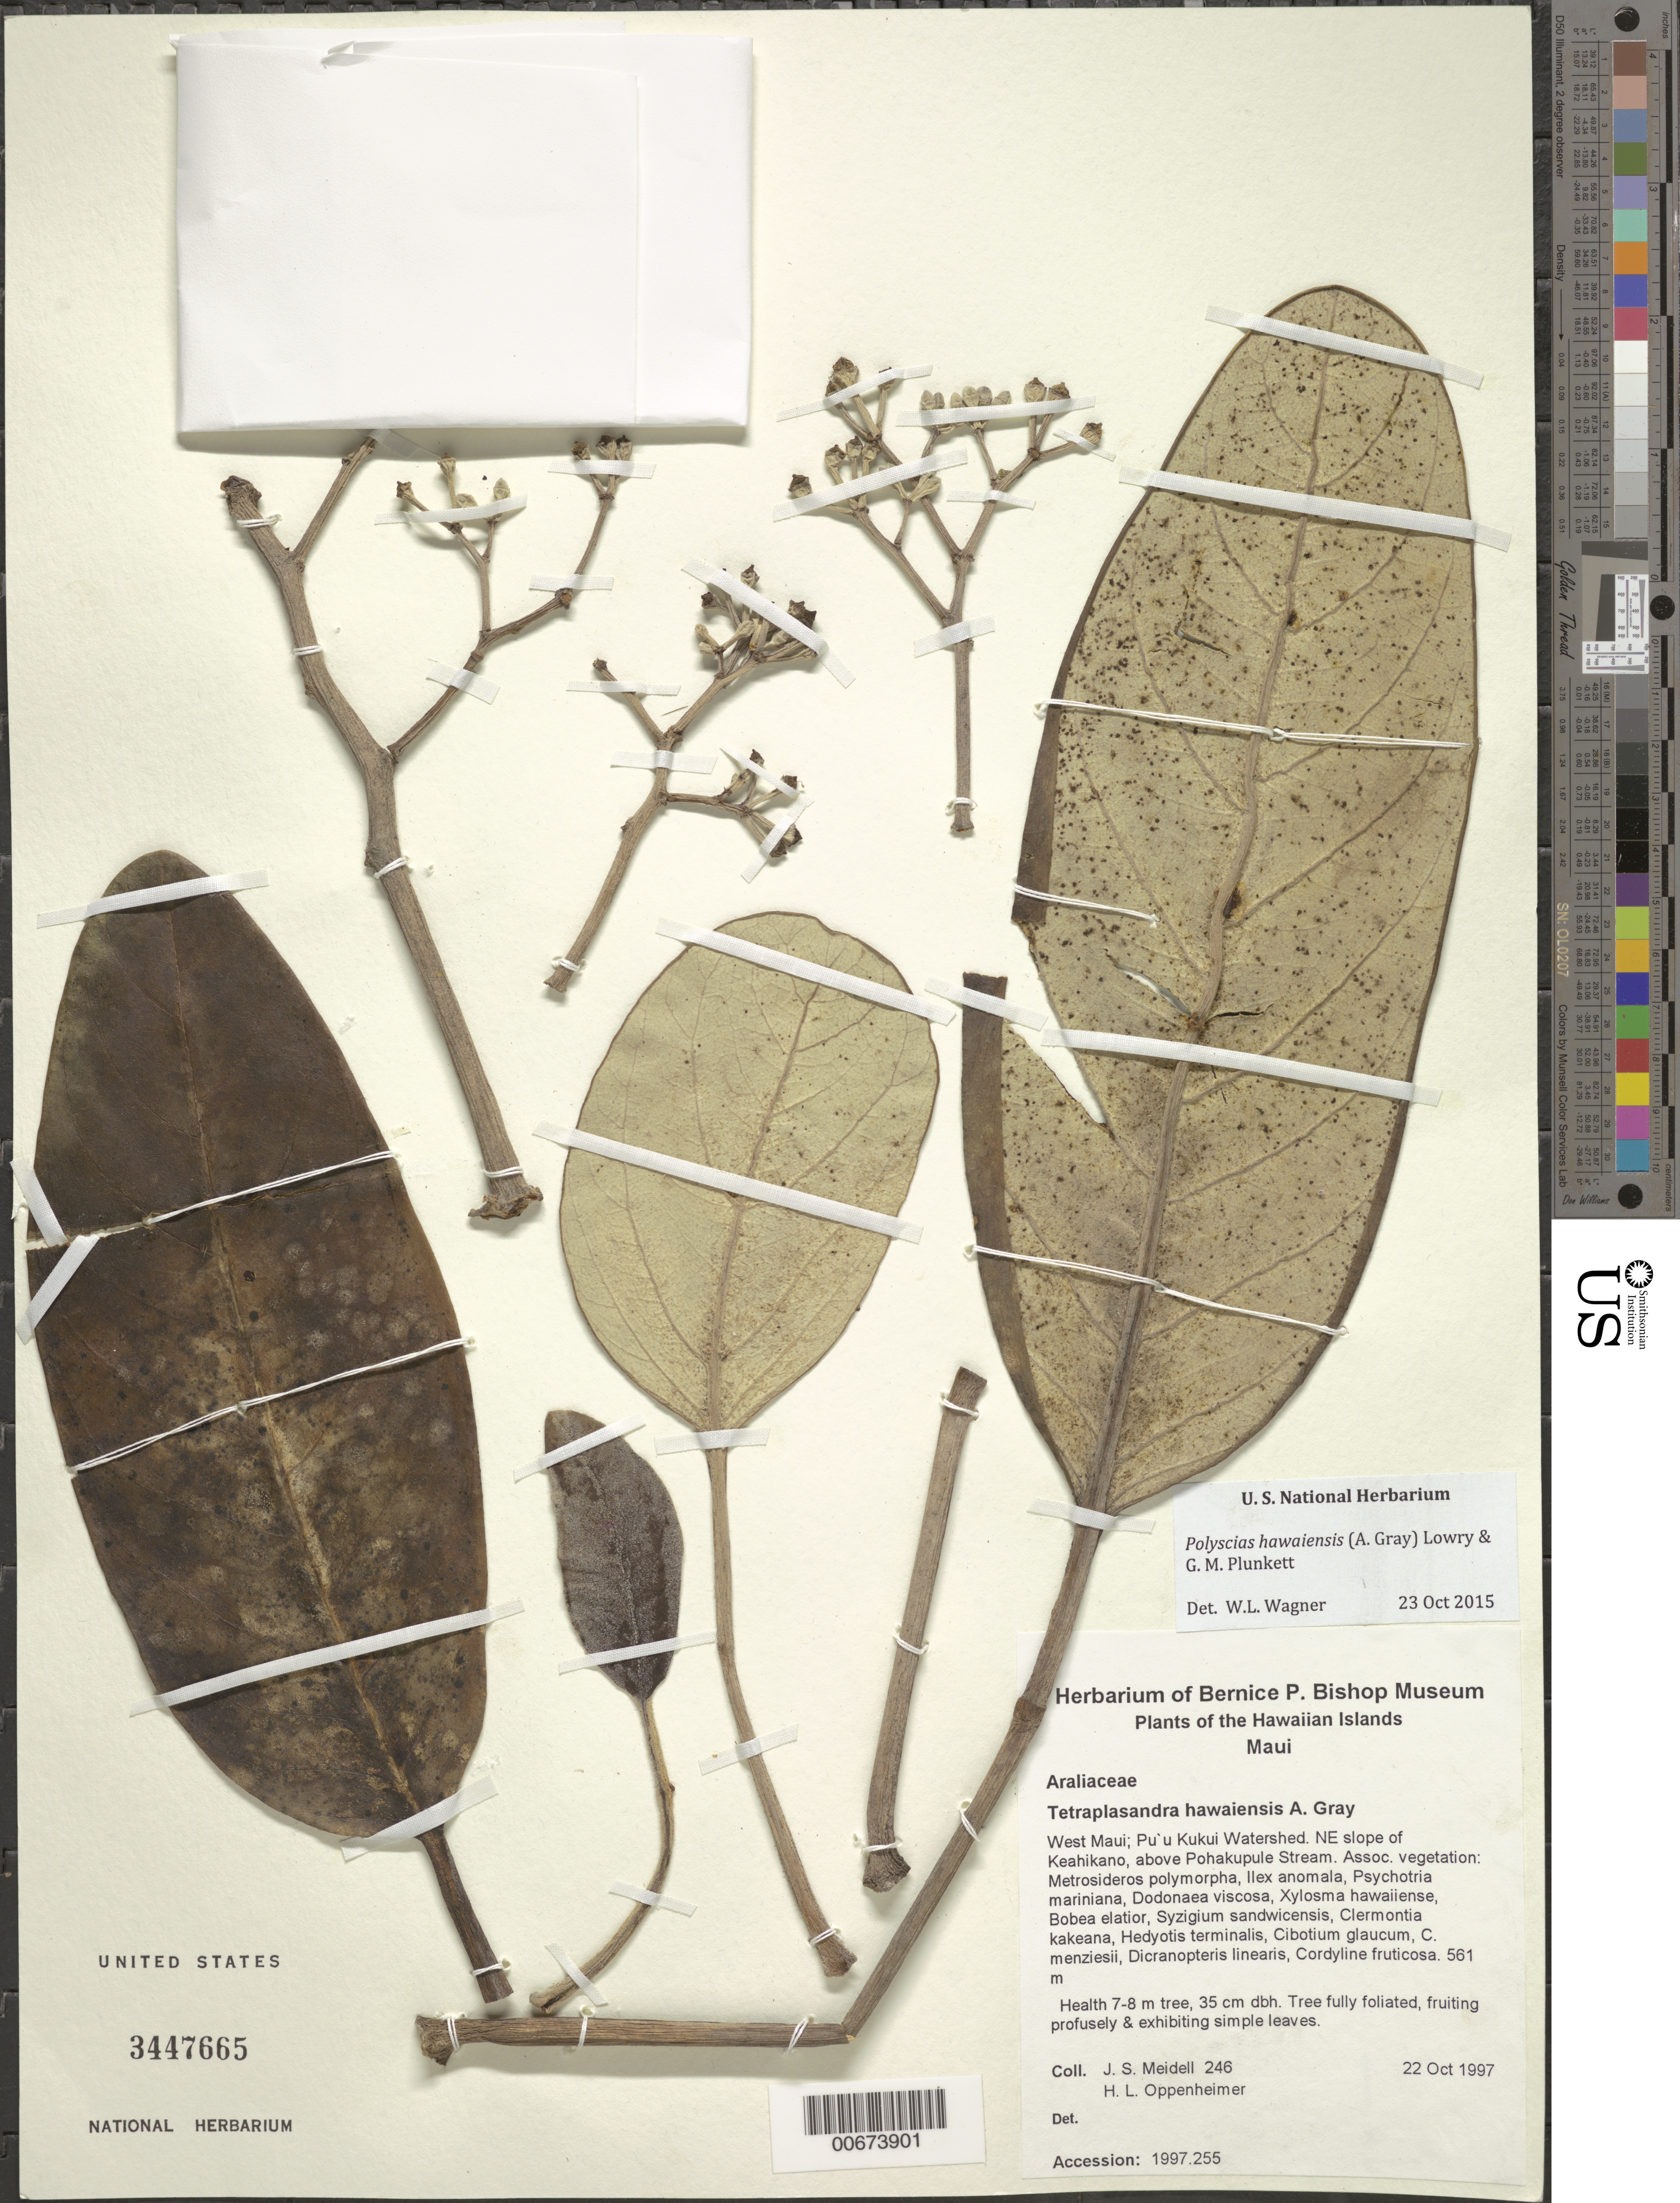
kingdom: Plantae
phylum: Tracheophyta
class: Magnoliopsida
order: Apiales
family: Araliaceae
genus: Polyscias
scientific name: Polyscias hawaiensis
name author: (A. Gray) Lowry & G. M. Plunkett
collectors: J. Meidell & H. L. Oppenheimer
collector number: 246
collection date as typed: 22 Oct 1997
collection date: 1997-10-22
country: United States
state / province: Hawaii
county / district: Maui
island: Maui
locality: West Maui, Pu'u Kukui Watershed, NE slope of Keahikano, above Pohakupule Stream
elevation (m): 561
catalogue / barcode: US 3447665